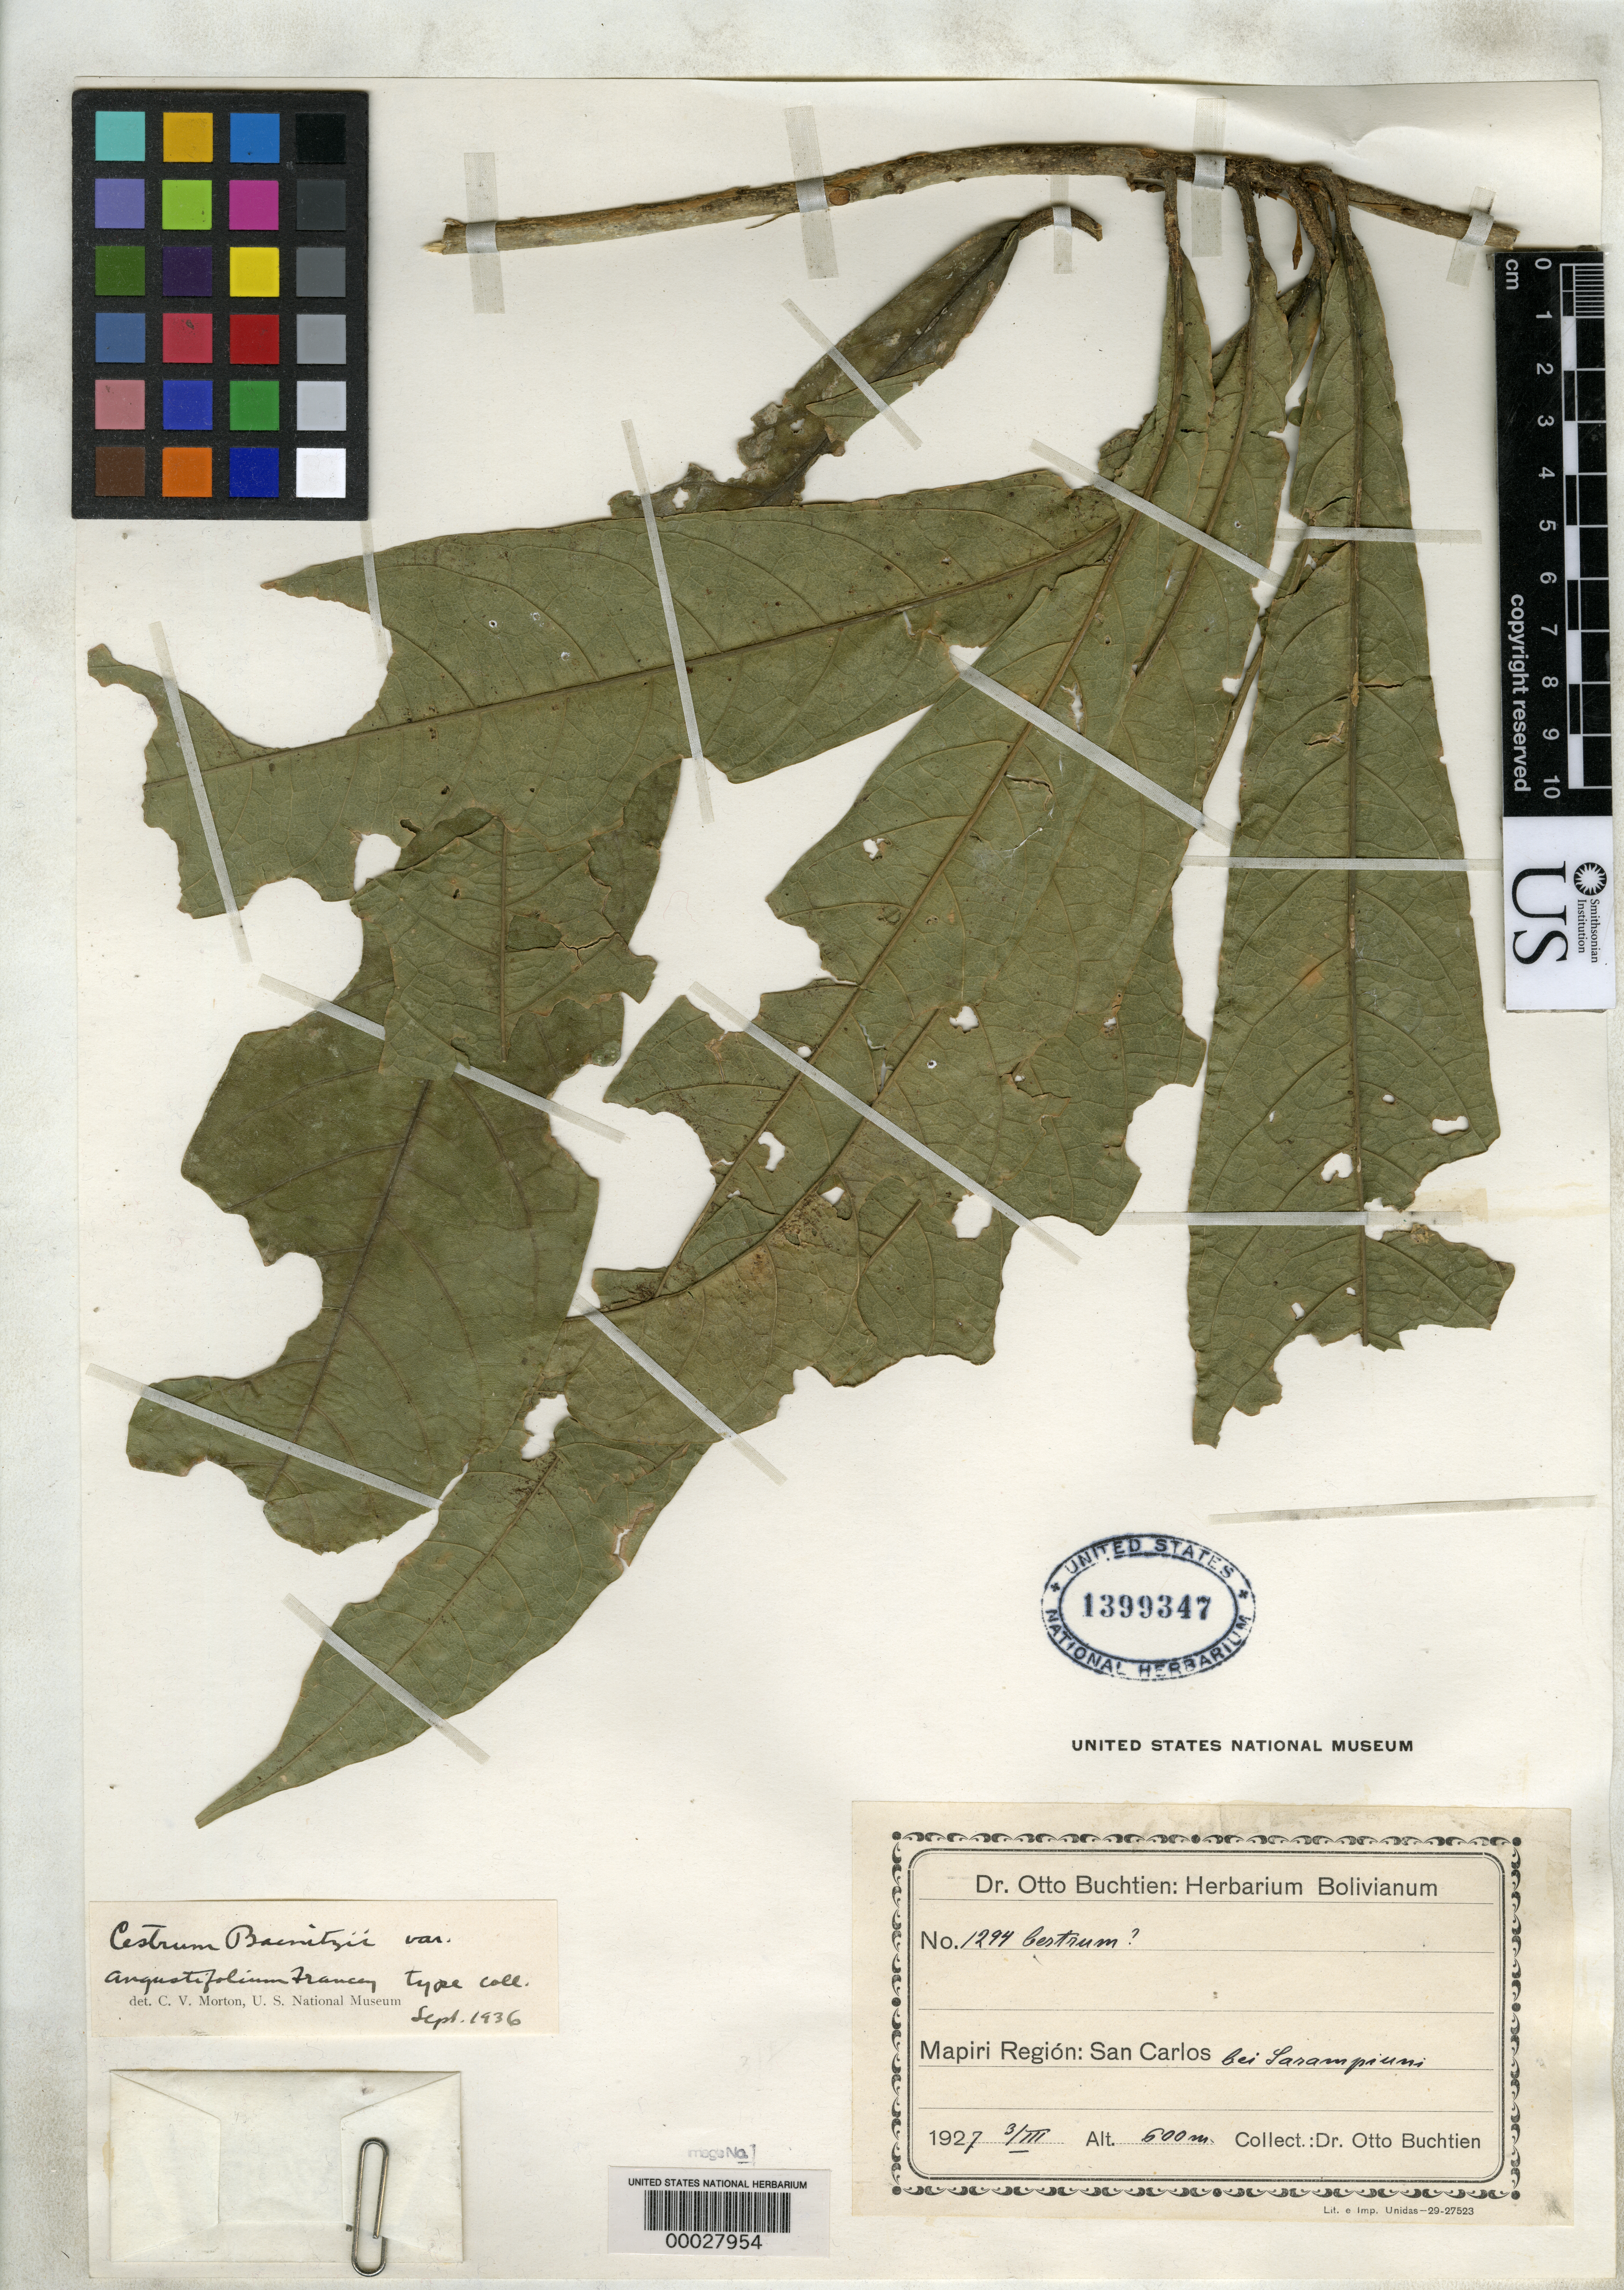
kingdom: Plantae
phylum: Tracheophyta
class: Magnoliopsida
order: Solanales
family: Solanaceae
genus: Cestrum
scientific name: Cestrum baenitzii var. angustifolium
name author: Francey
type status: Isotype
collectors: O. Buchtien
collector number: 1294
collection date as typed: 03 Mar 1927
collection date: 1927-03-03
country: Bolivia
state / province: La Paz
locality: Region de Mapiri, San Carlos bei Sarampinni.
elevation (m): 600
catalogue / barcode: US 1399347